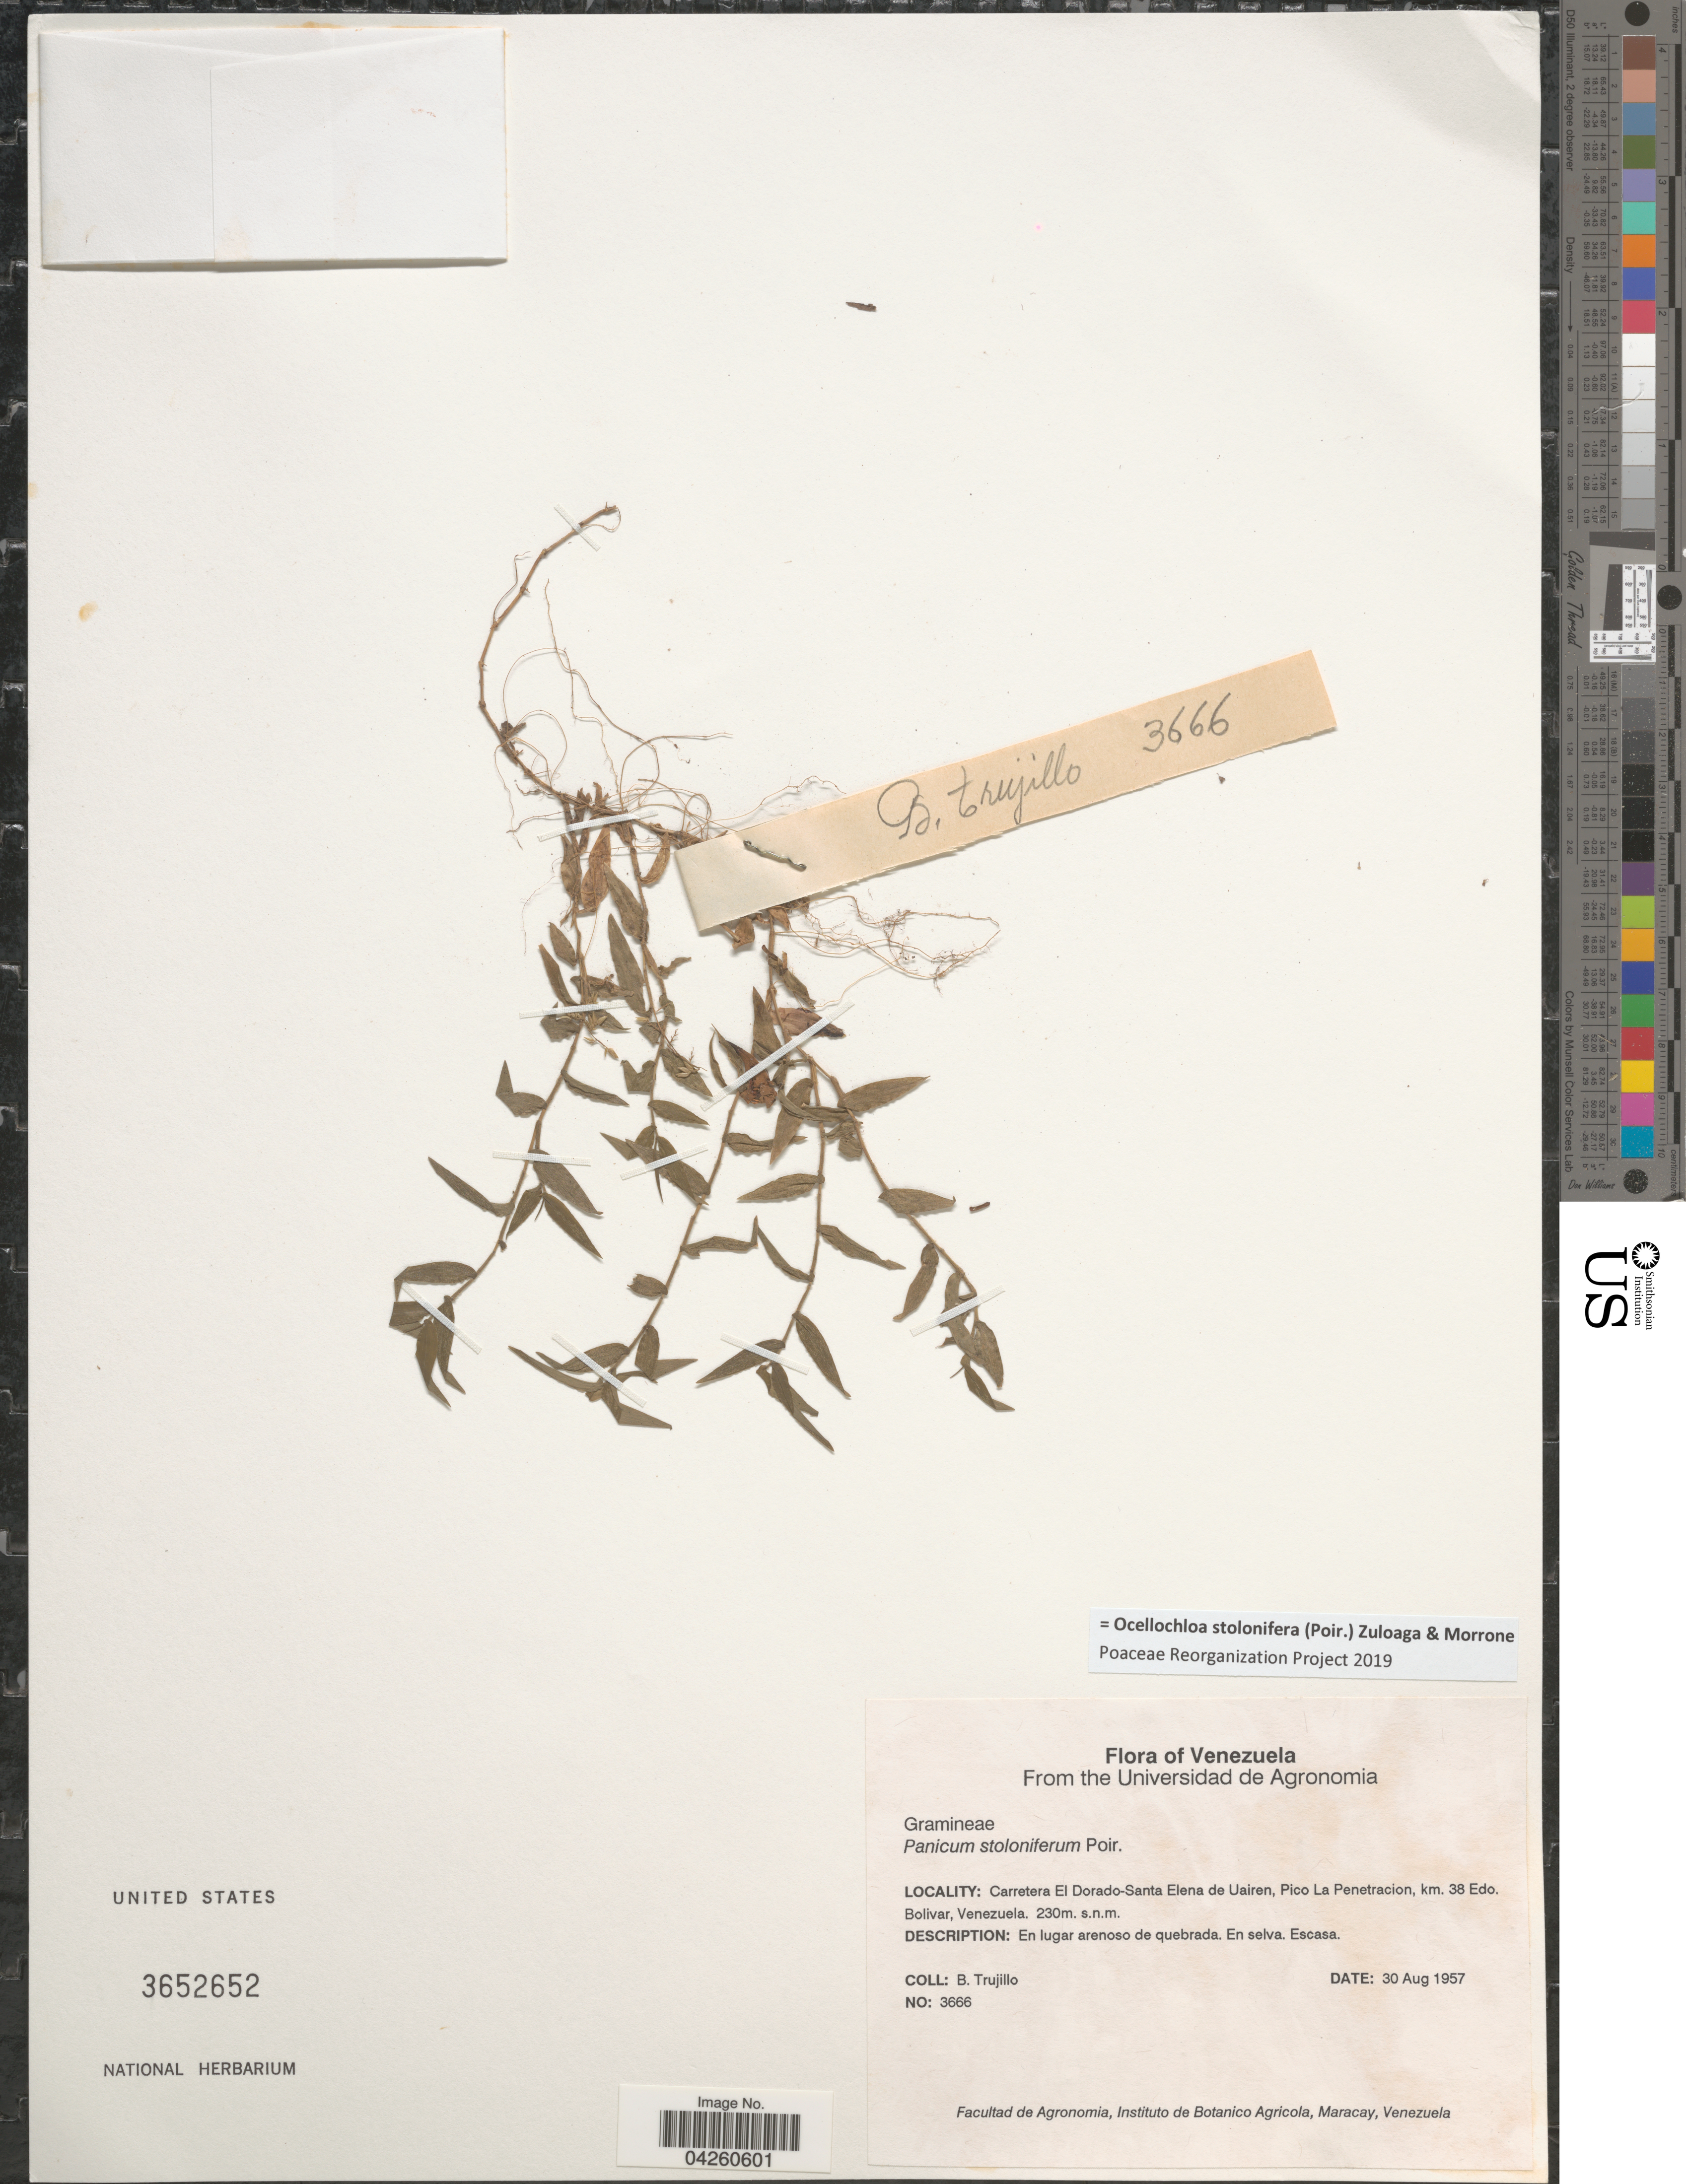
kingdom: Plantae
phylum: Tracheophyta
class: Liliopsida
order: Poales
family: Poaceae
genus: Ocellochloa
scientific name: Ocellochloa stolonifera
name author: (Poir.) Zuloaga & Morrone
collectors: B. Trujillo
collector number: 3666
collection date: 1957-08-30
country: Venezuela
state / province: Bolivar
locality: Carretera El Dorado-Santa Elena de Uairen, Pico La Penetracion, km. 38.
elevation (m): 230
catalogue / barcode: US 3652652